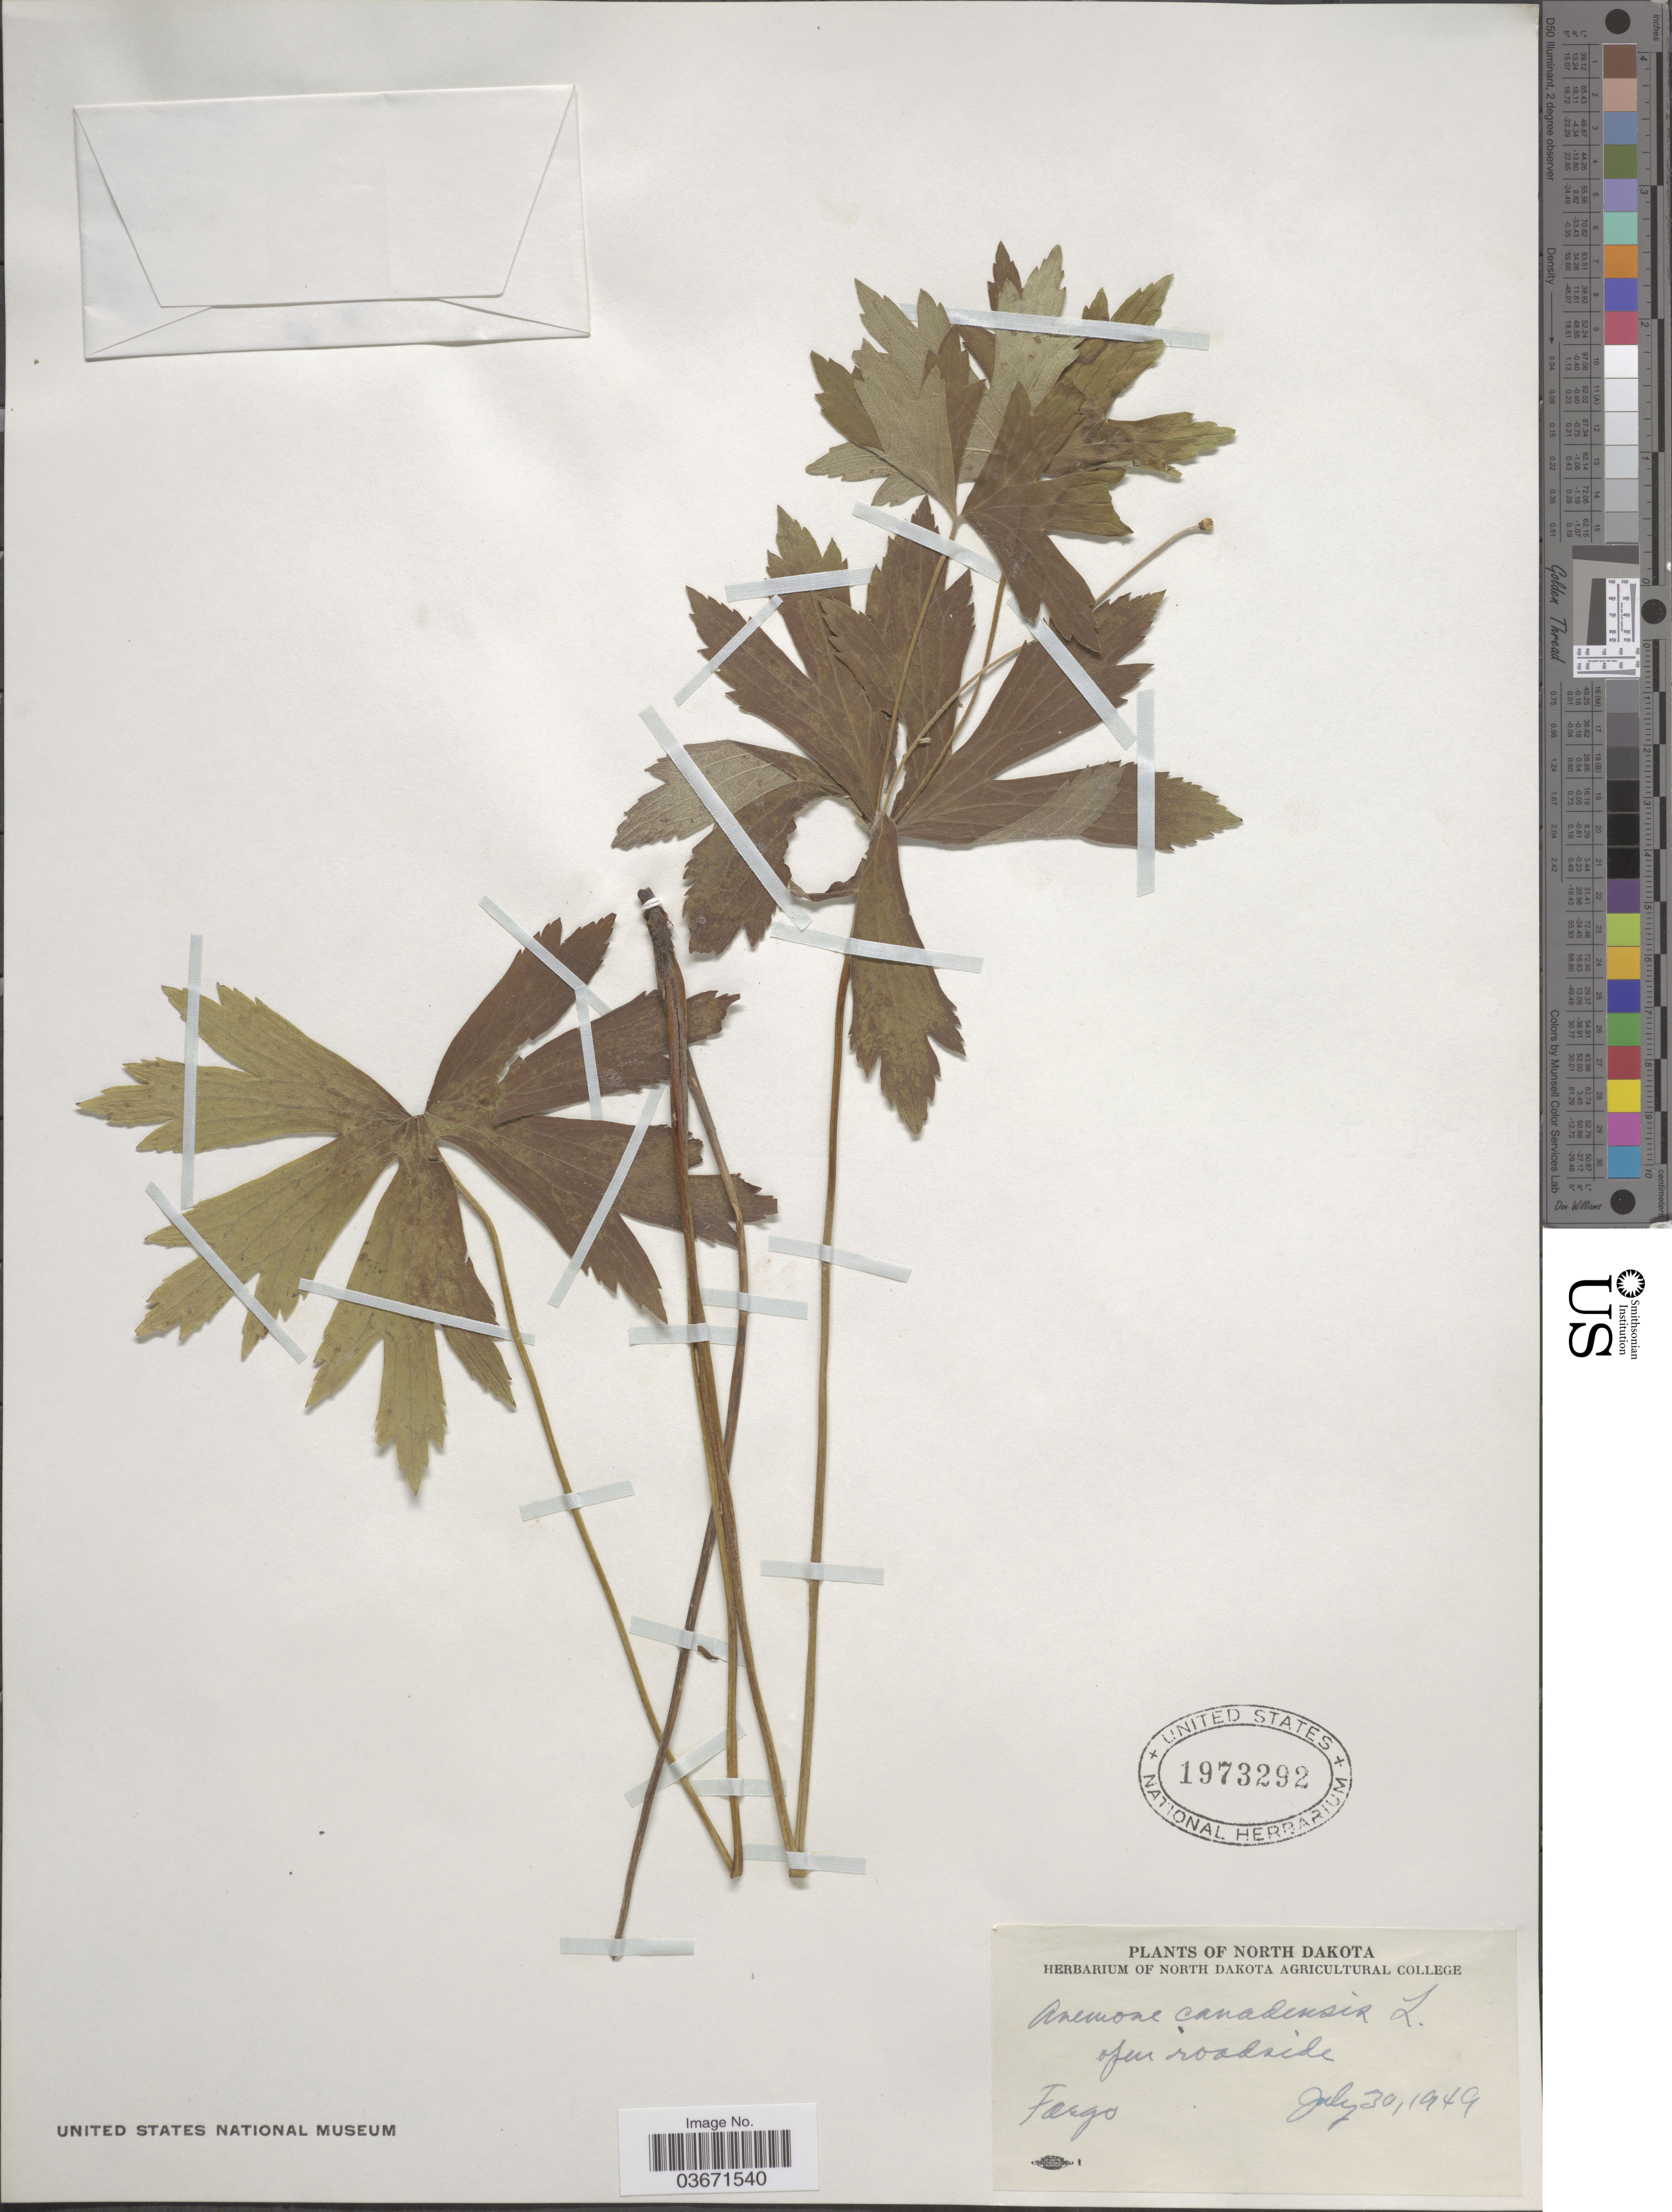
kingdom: Plantae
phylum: Tracheophyta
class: Magnoliopsida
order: Ranunculales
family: Ranunculaceae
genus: Anemone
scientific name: Anemone canadensis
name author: L.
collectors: ex herb. North Dakota Agricultural College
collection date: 1949-07-30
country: United States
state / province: North Dakota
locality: Fargo.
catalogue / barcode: US 1973292